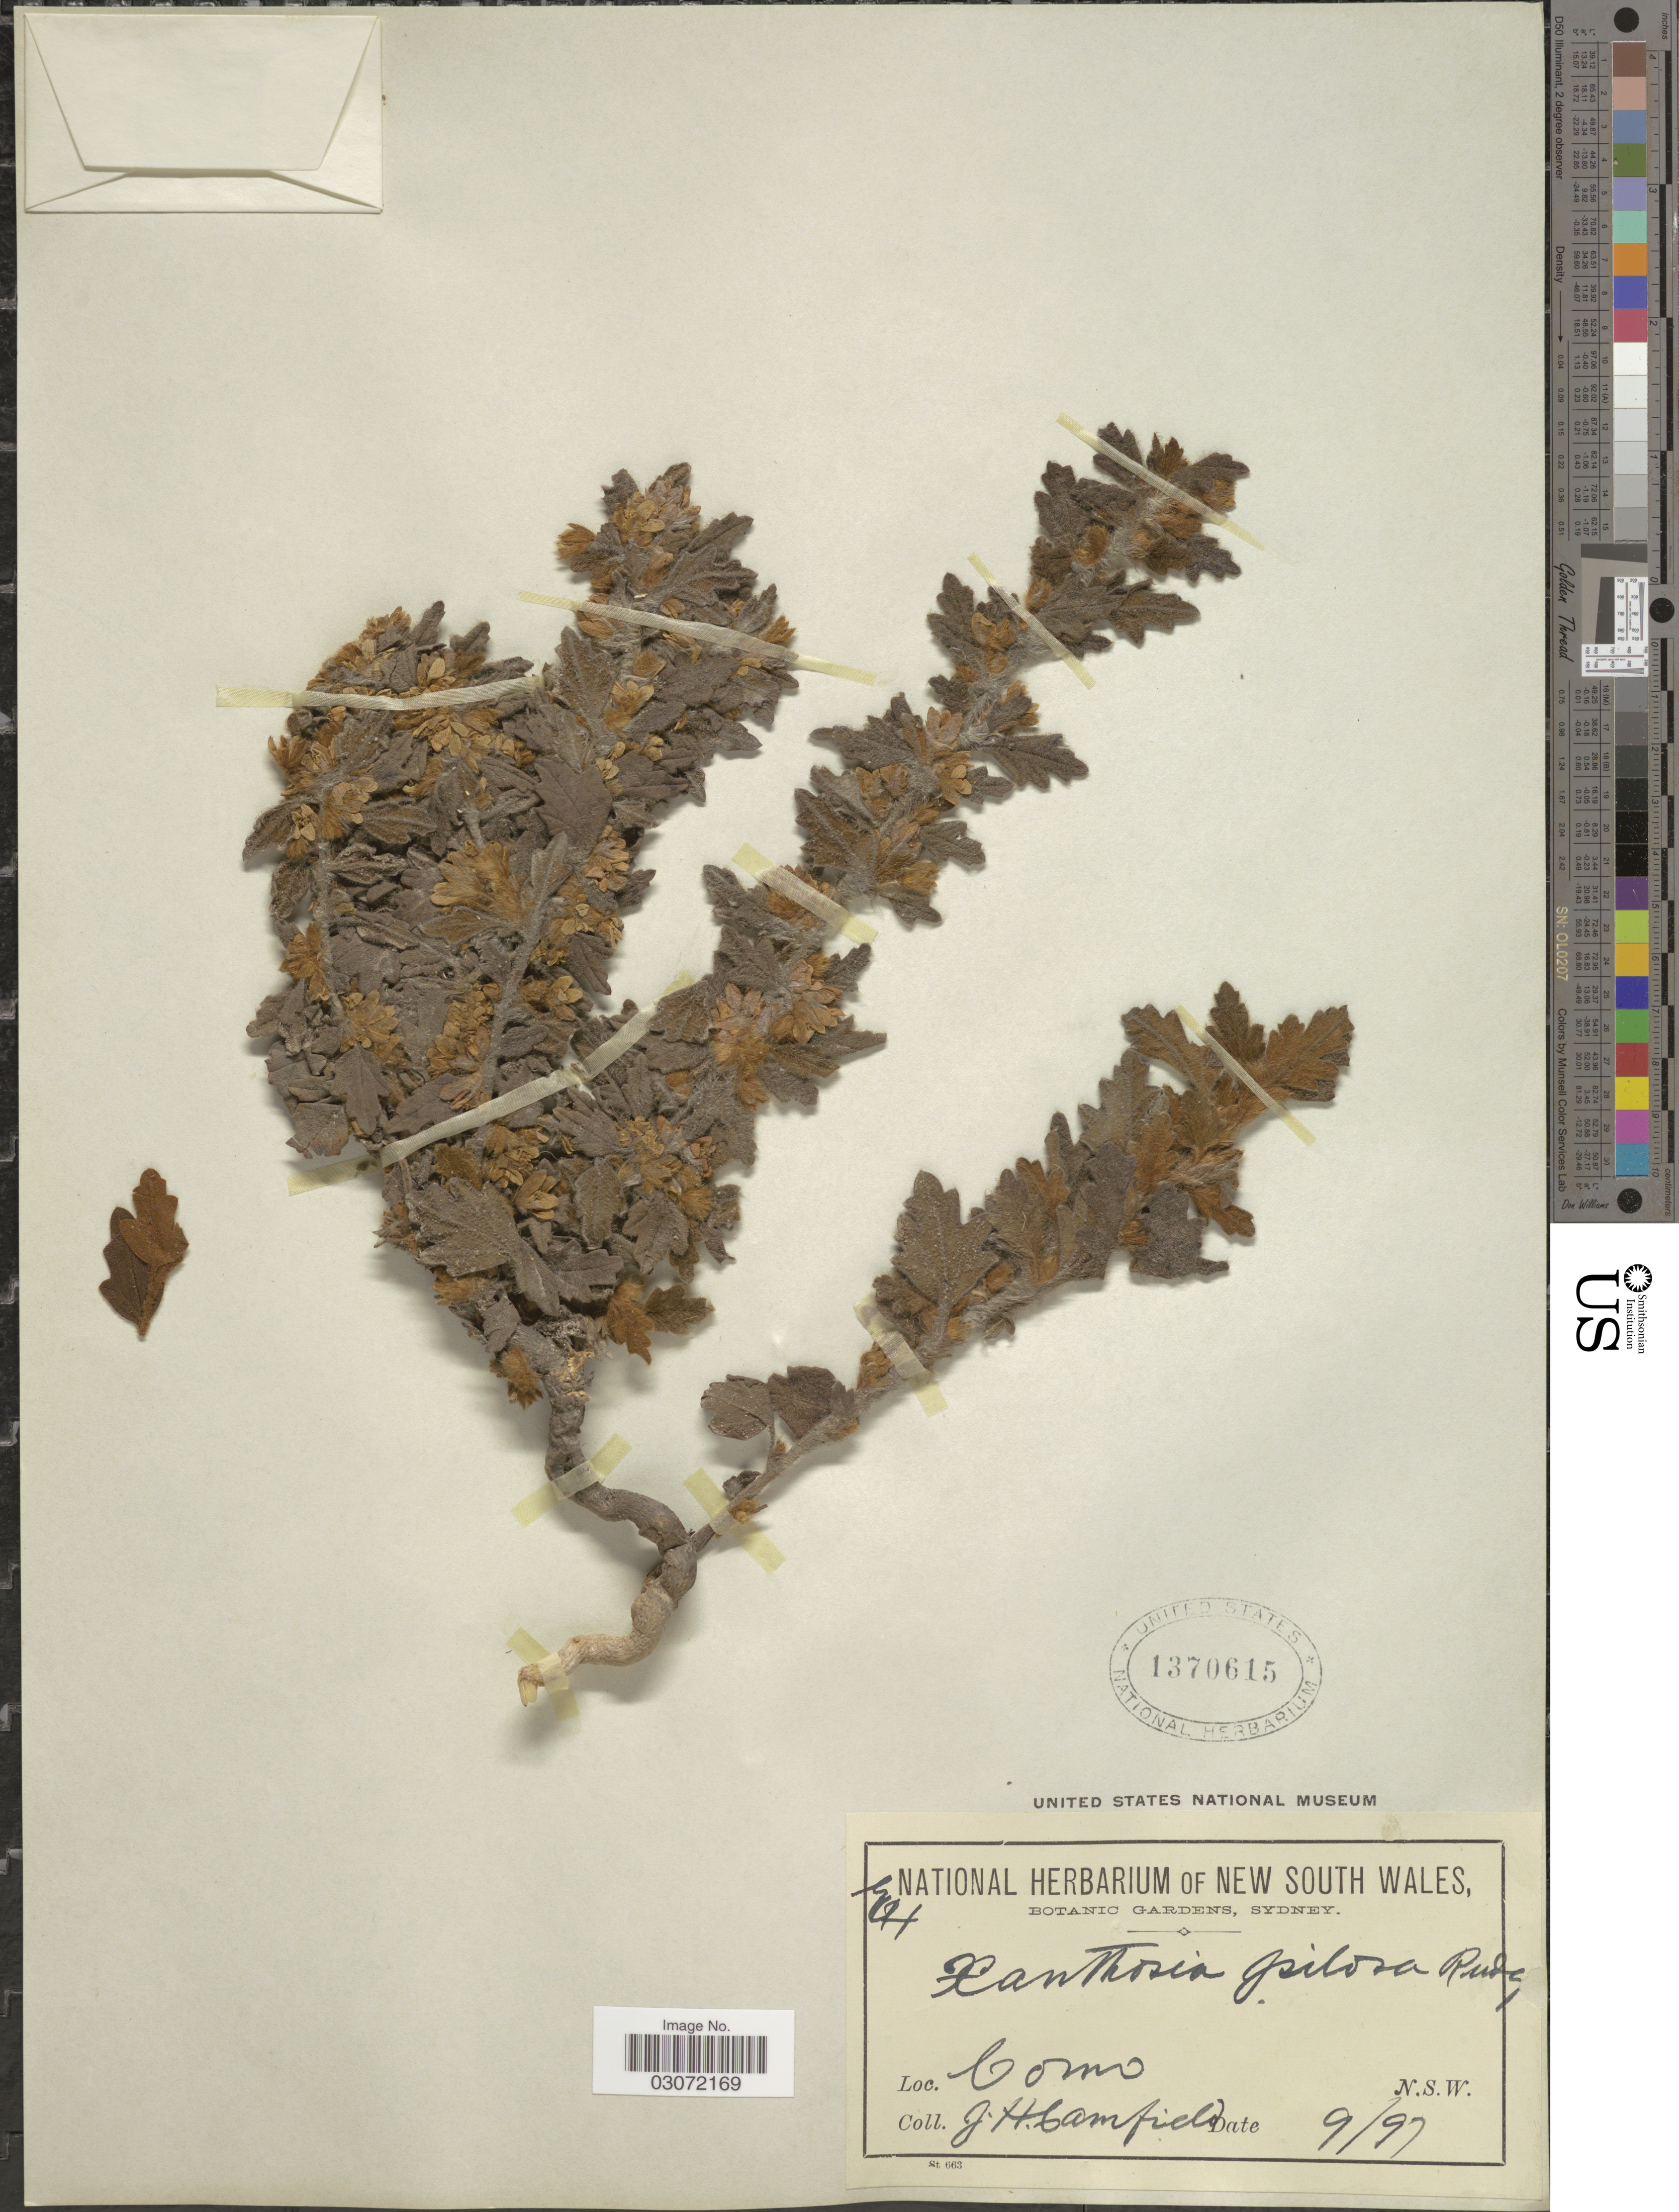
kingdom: Plantae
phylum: Tracheophyta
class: Magnoliopsida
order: Apiales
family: Apiaceae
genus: Xanthosia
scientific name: Xanthosia pilosa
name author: Rudge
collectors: J. Camfield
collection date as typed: Transcribed d/m/y: /9/97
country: Australia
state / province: New South Wales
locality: Como.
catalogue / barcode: US 1370615